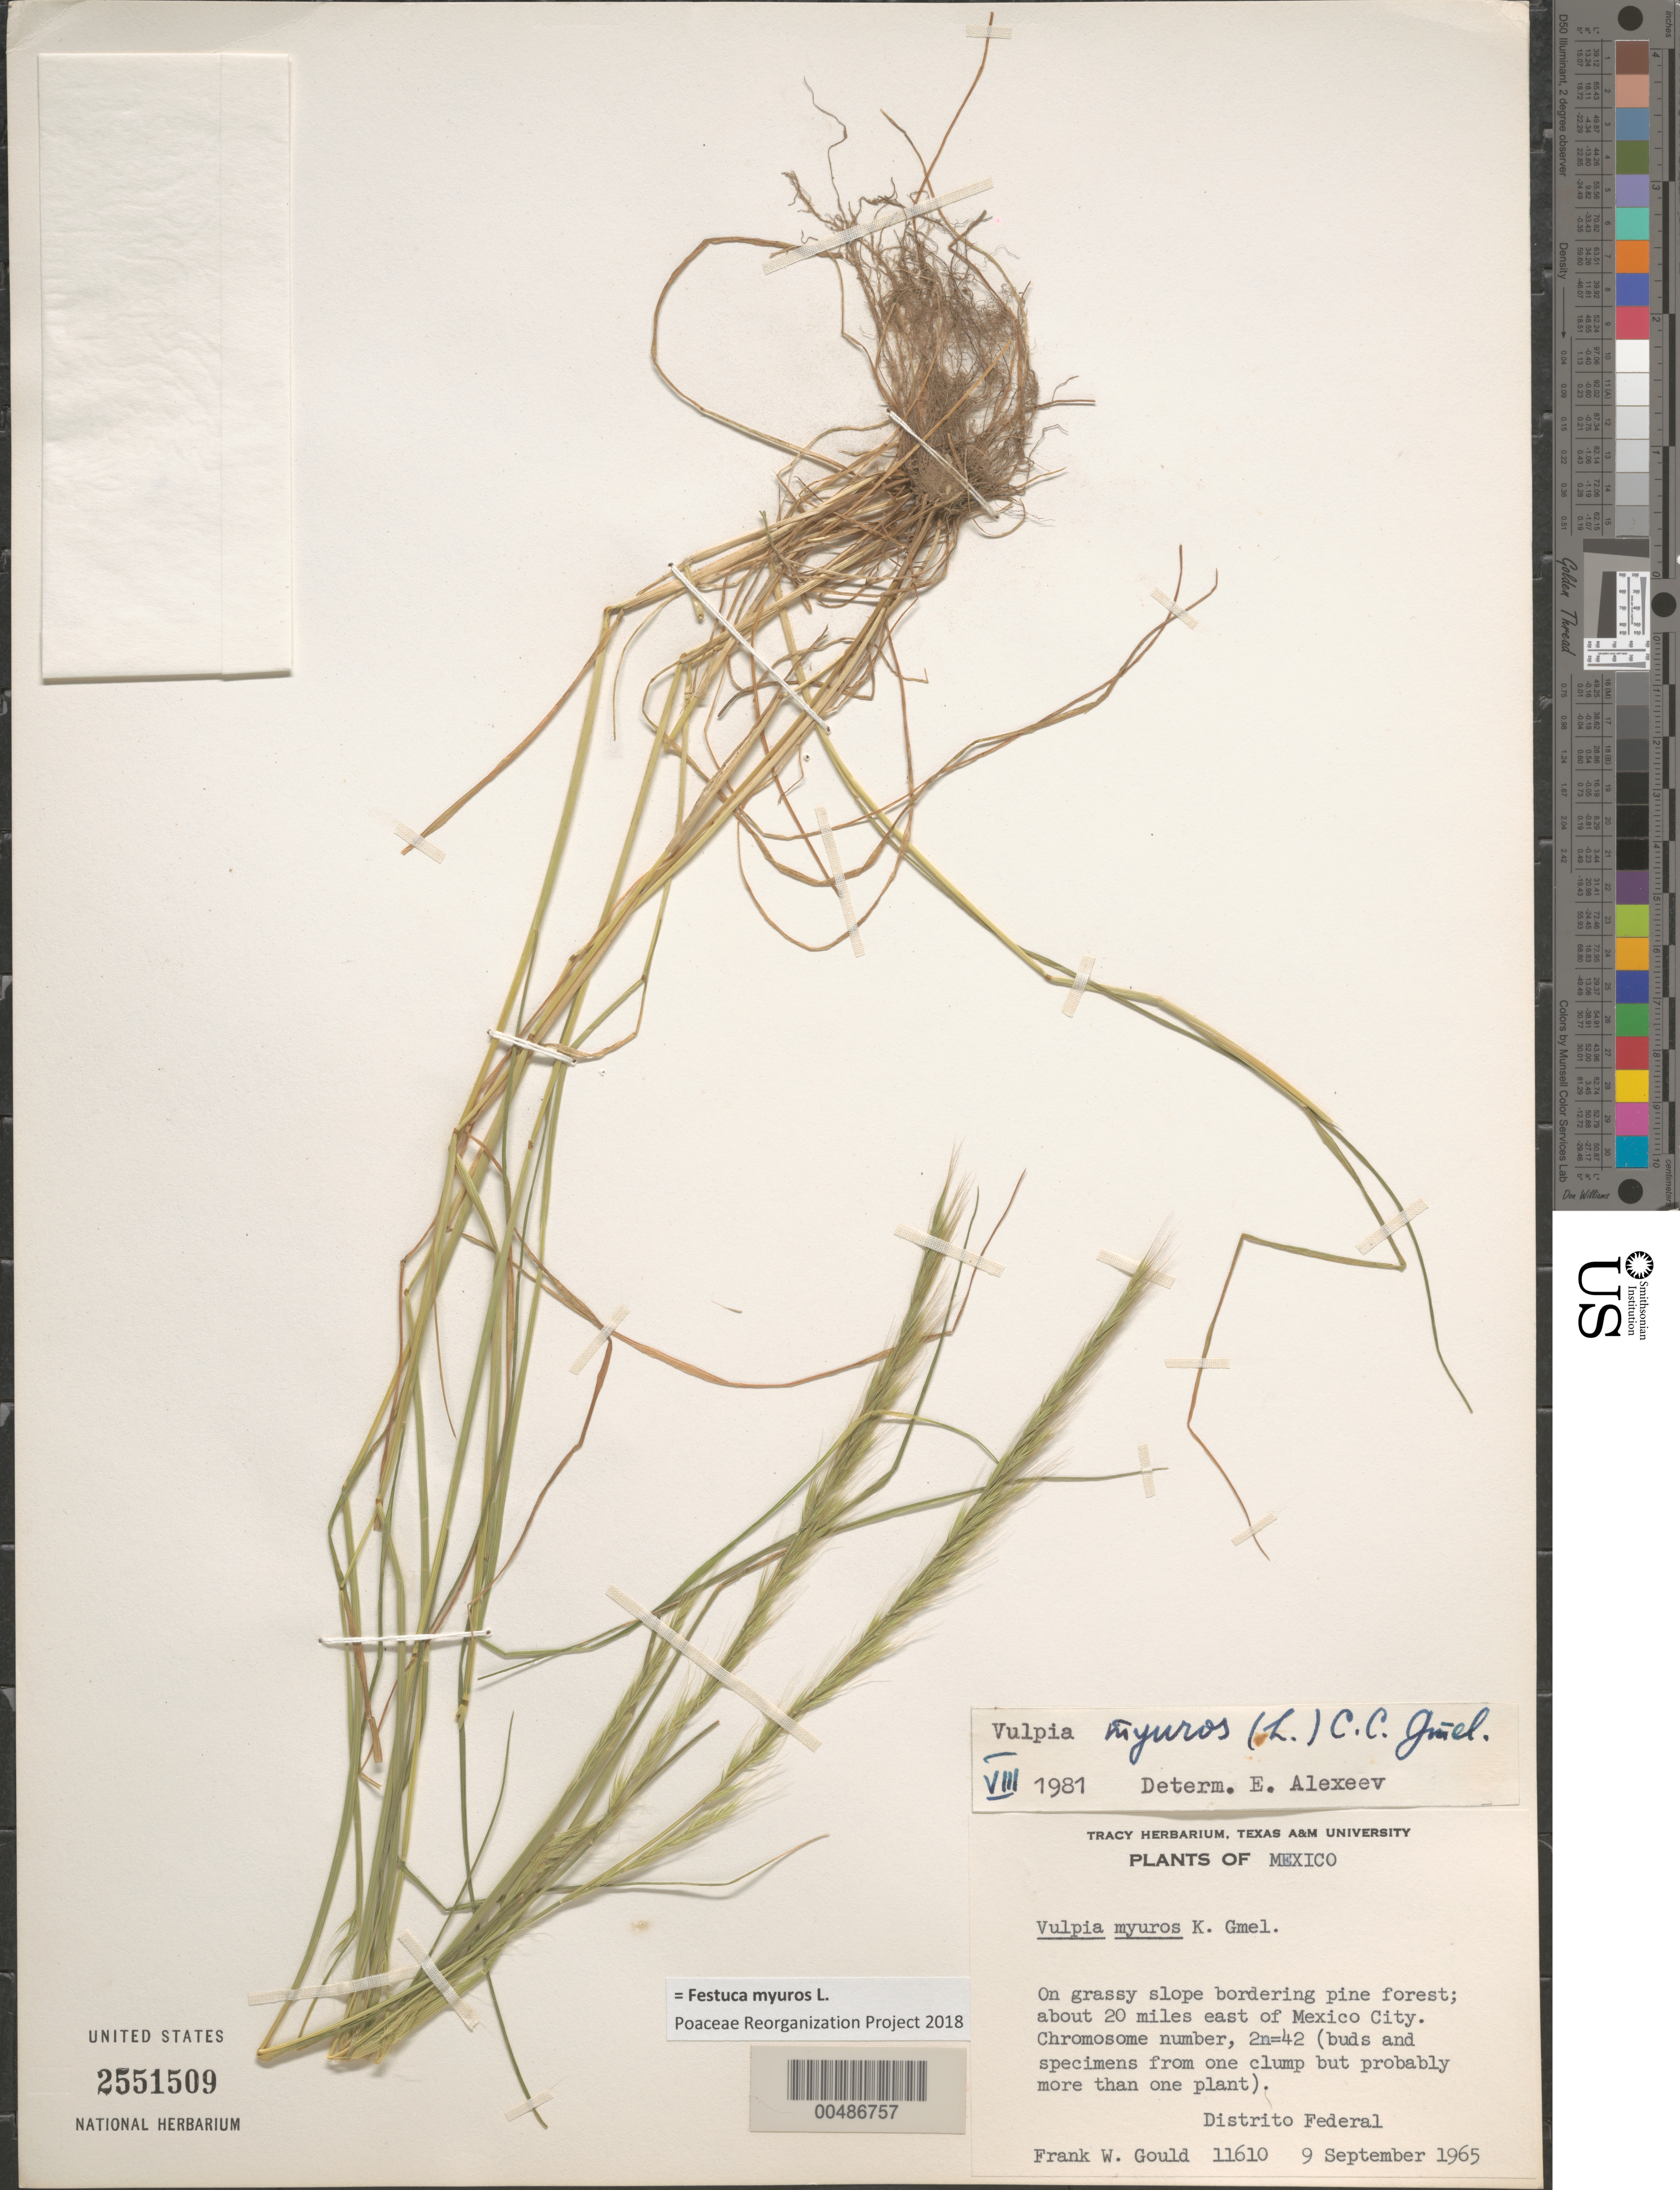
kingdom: Plantae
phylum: Tracheophyta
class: Liliopsida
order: Poales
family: Poaceae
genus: Festuca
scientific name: Festuca myuros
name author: L.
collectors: F. W. Gould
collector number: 11610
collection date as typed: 9 Sep 1965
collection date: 1965-09-09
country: Mexico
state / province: Distrito Federal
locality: About 20 mi E of Mexico City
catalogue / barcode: US 2551509